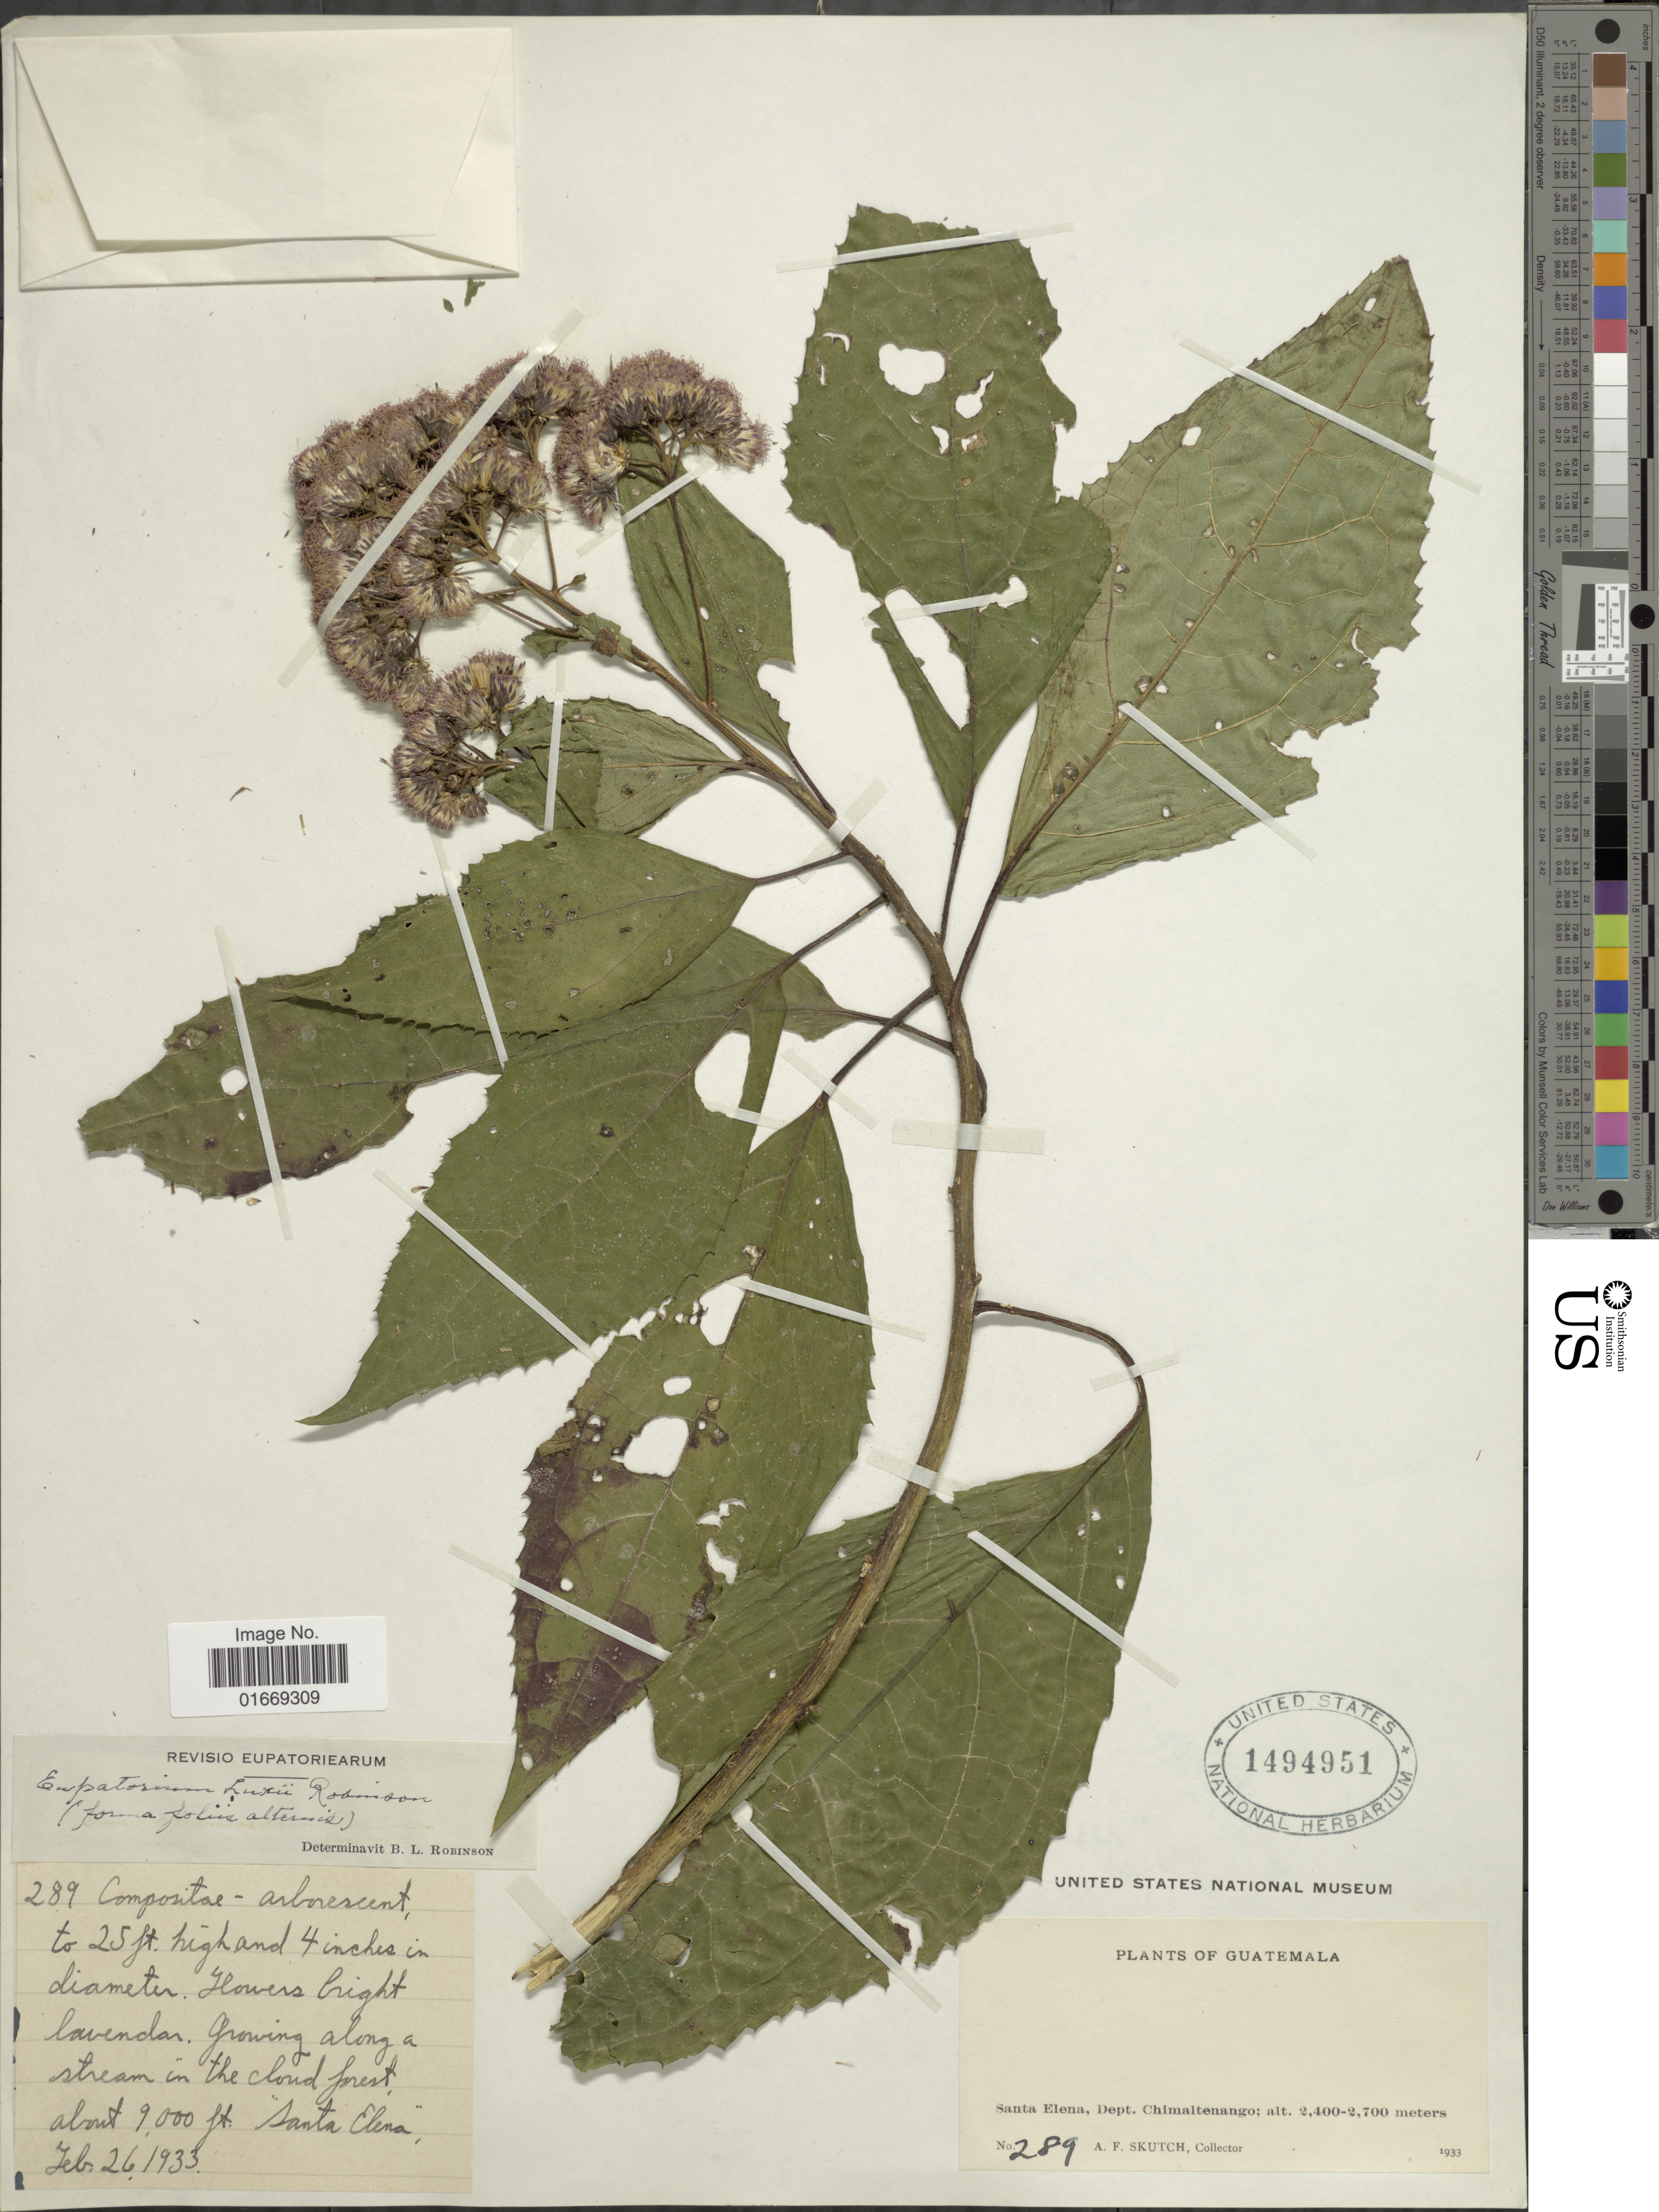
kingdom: Plantae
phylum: Tracheophyta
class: Magnoliopsida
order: Asterales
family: Asteraceae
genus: Bartlettina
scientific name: Bartlettina luxii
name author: (B.L. Rob.) R.M. King & H. Rob.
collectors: A. F. Skutch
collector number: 289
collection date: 1933-02-26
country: Guatemala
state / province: Chimaltenango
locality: Santa Elena, Dept. Chimaltenango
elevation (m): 2743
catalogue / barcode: US 1494951